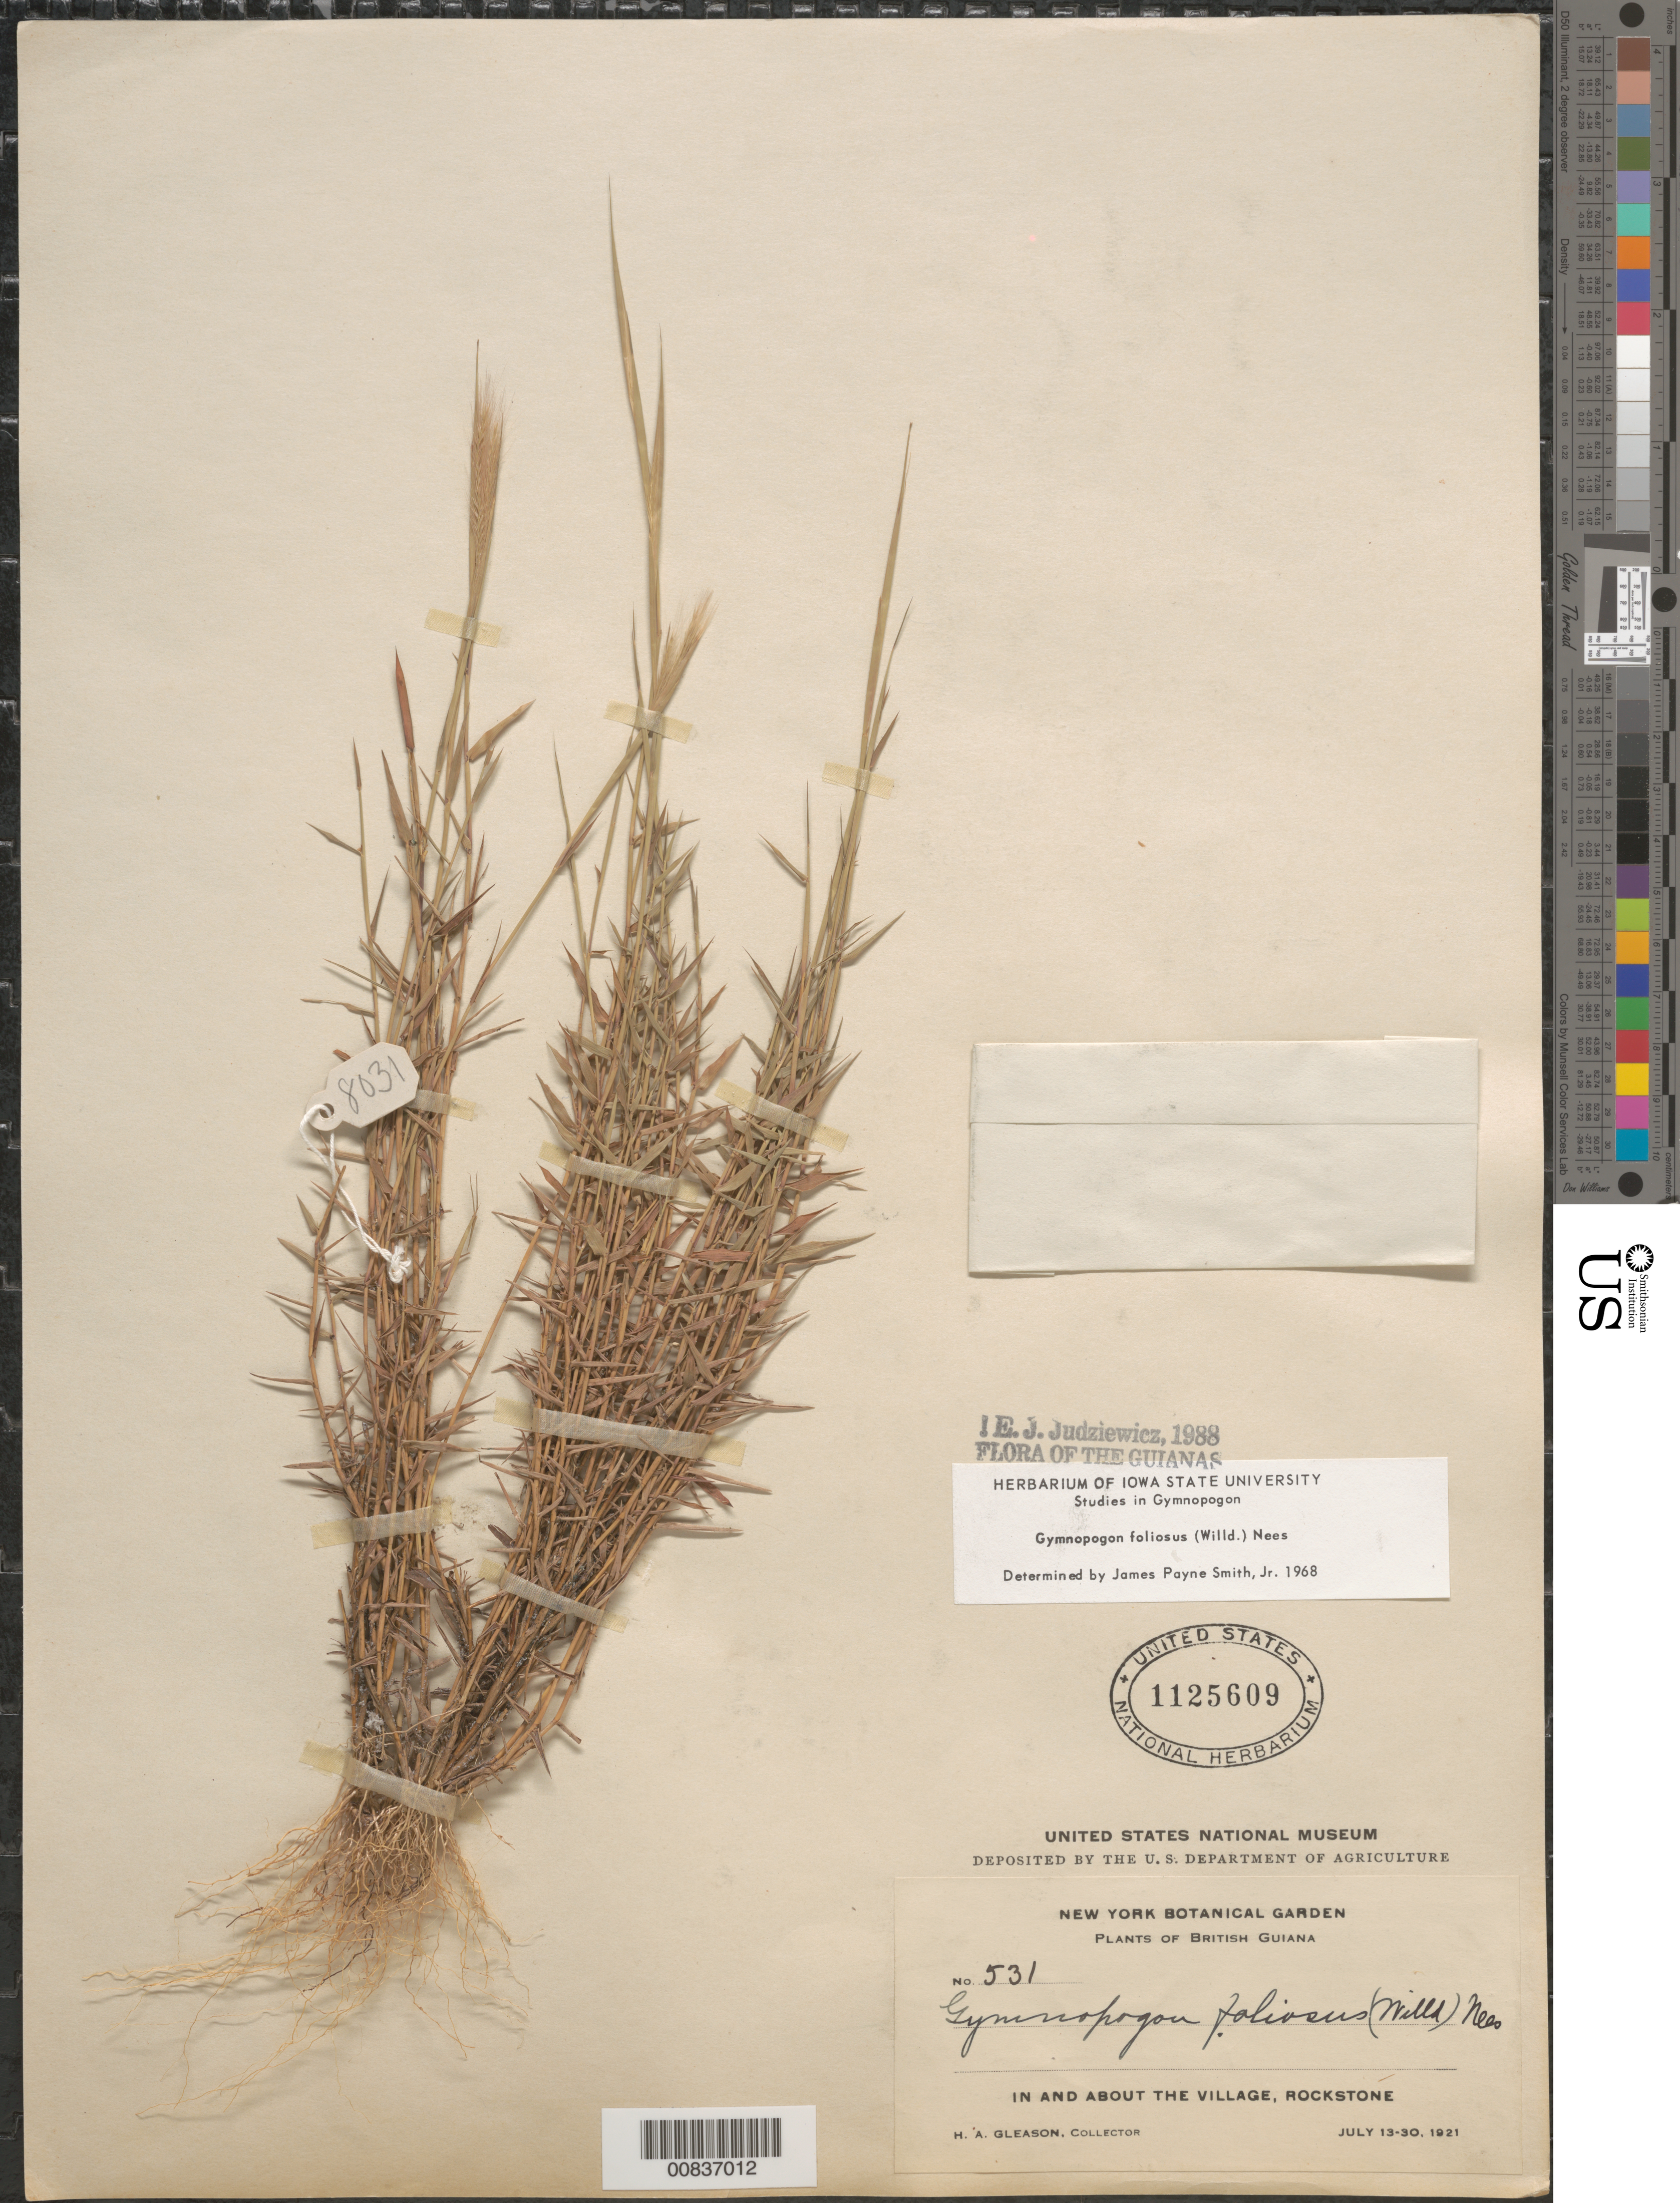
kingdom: Plantae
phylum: Tracheophyta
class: Liliopsida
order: Poales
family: Poaceae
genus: Gymnopogon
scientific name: Gymnopogon foliosus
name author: (Willd.) Nees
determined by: Judziewicz, E. J.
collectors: H. A. Gleason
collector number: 531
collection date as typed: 13-Jul-21 to 30-Jul-21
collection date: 1921-07-13/1921-07-30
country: Guyana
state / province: U. Demerara-Berbice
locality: Rockstone, in and about the village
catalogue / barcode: US 1125609